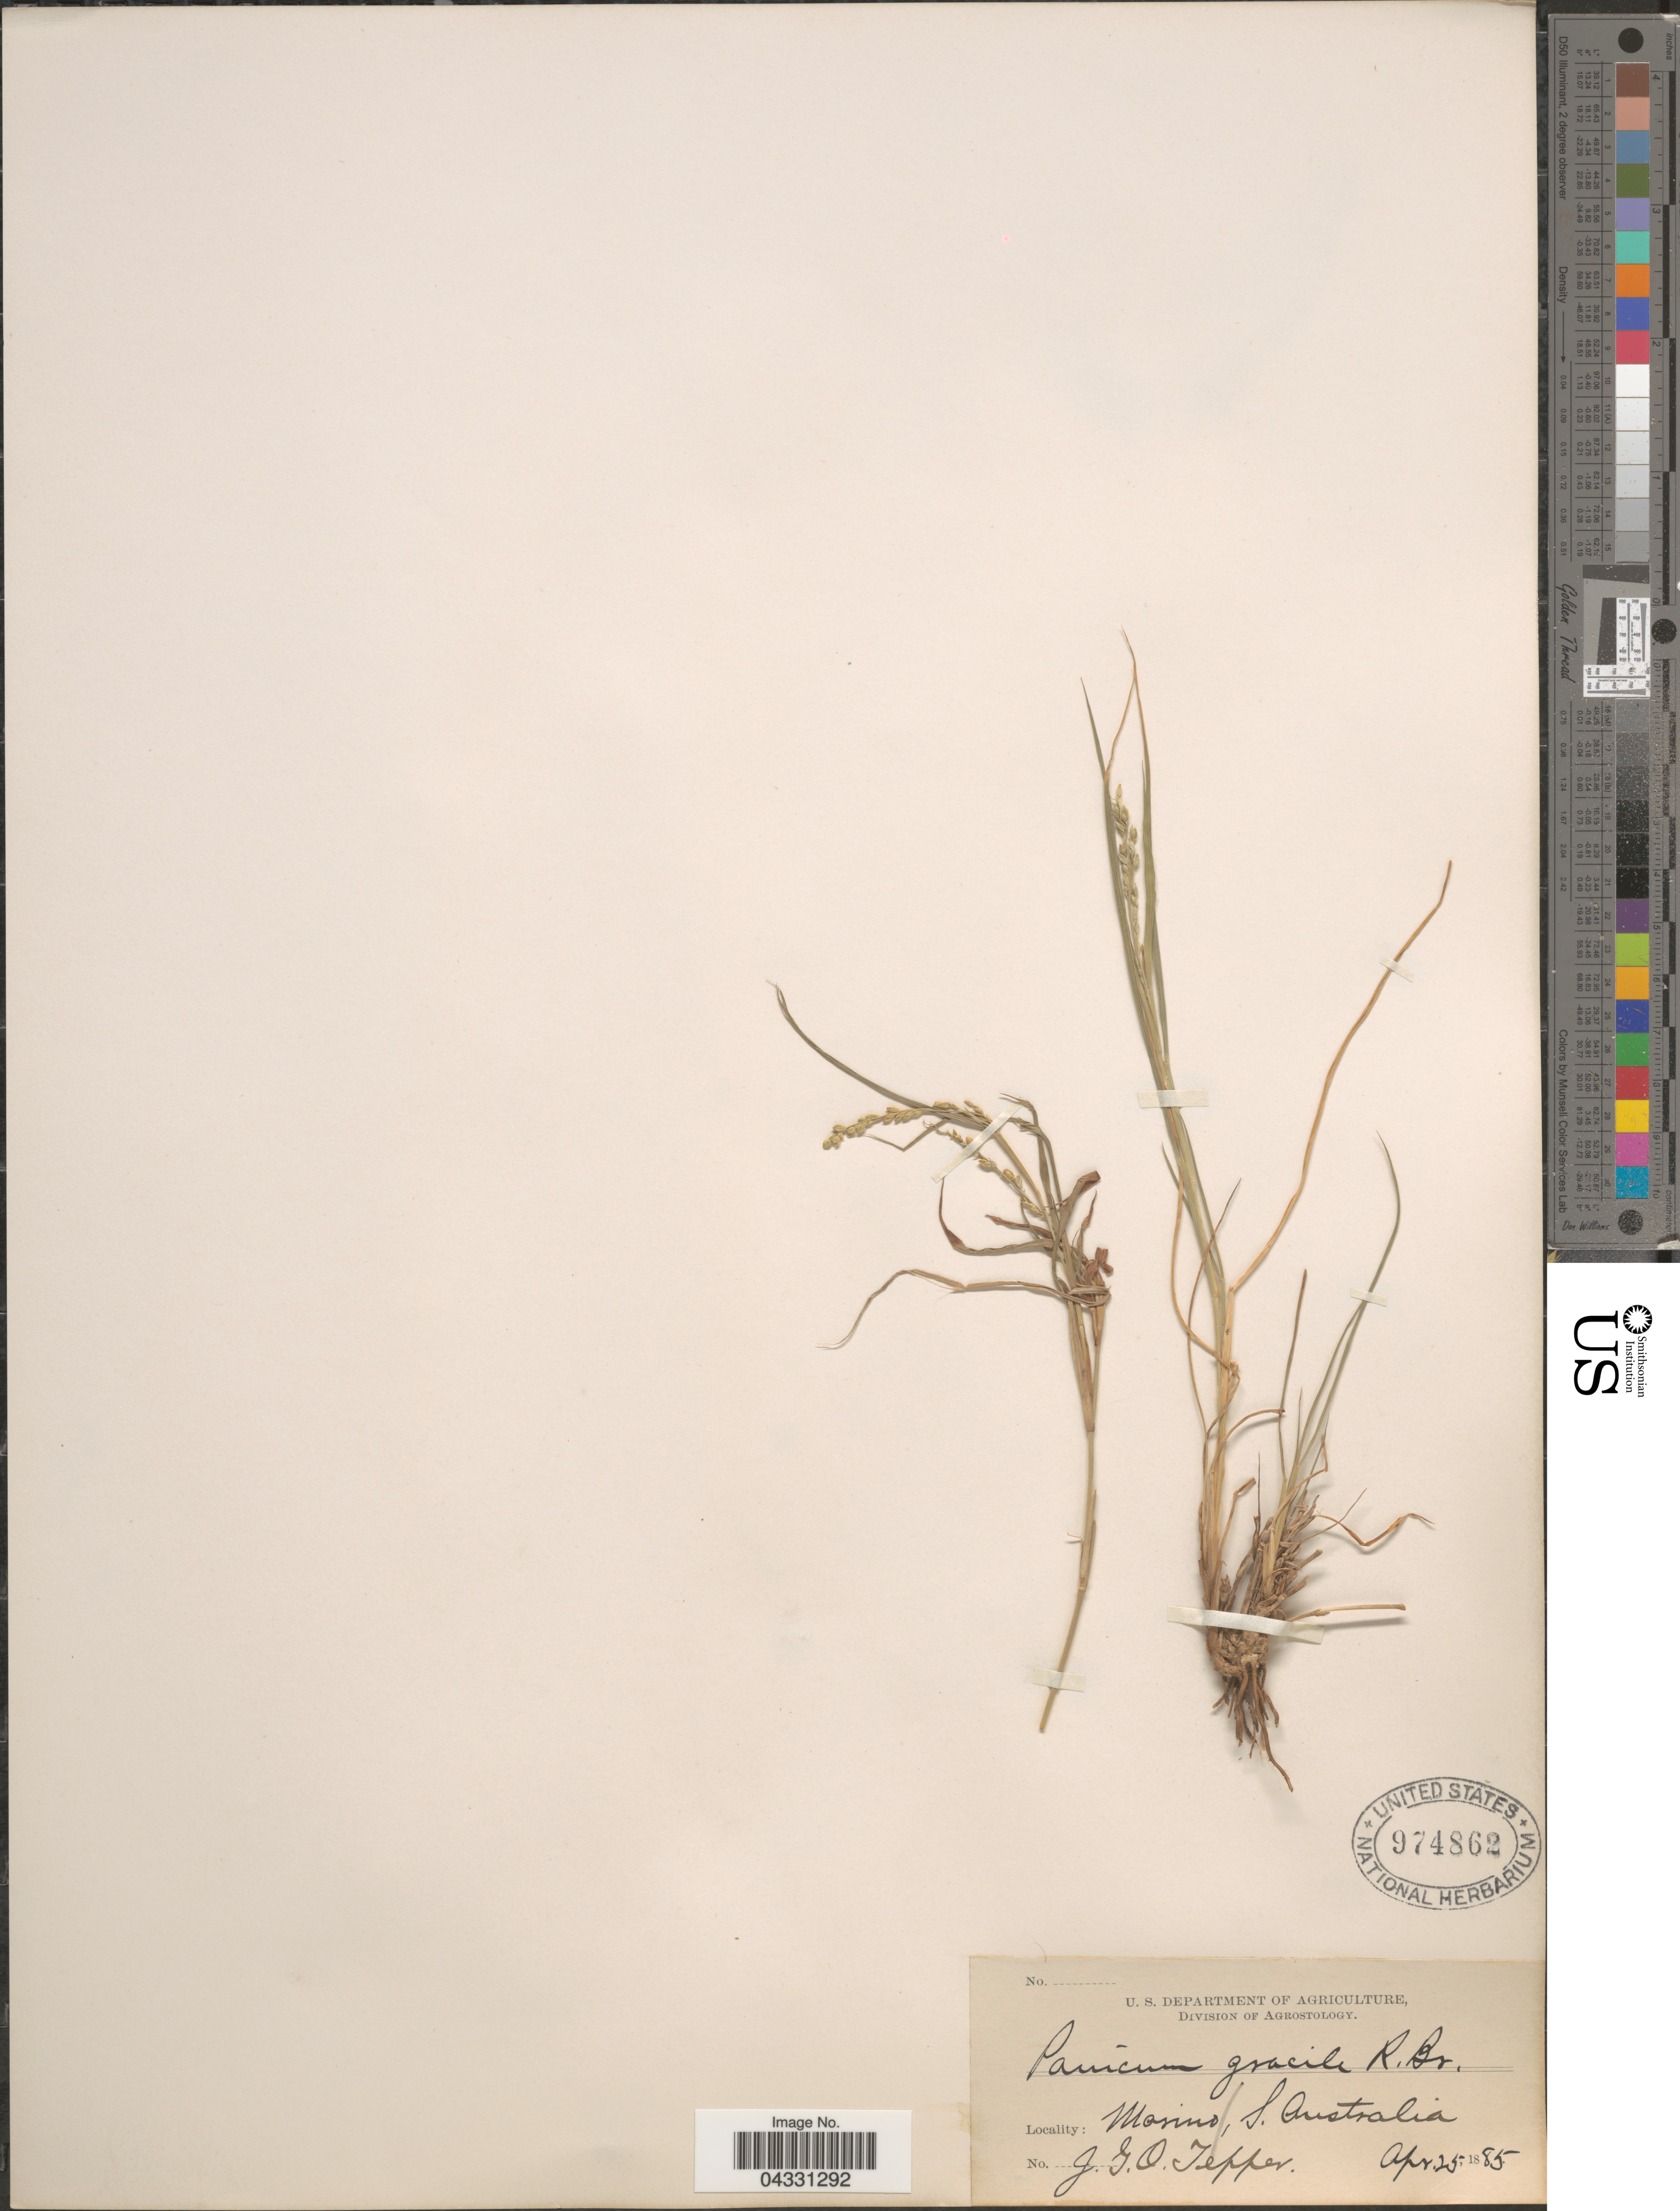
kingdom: Plantae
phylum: Tracheophyta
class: Liliopsida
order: Poales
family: Poaceae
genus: Setaria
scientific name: Setaria sp.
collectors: J. Tepper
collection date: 1885-04-25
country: Australia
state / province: South Australia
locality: Morino.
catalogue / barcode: US 974862